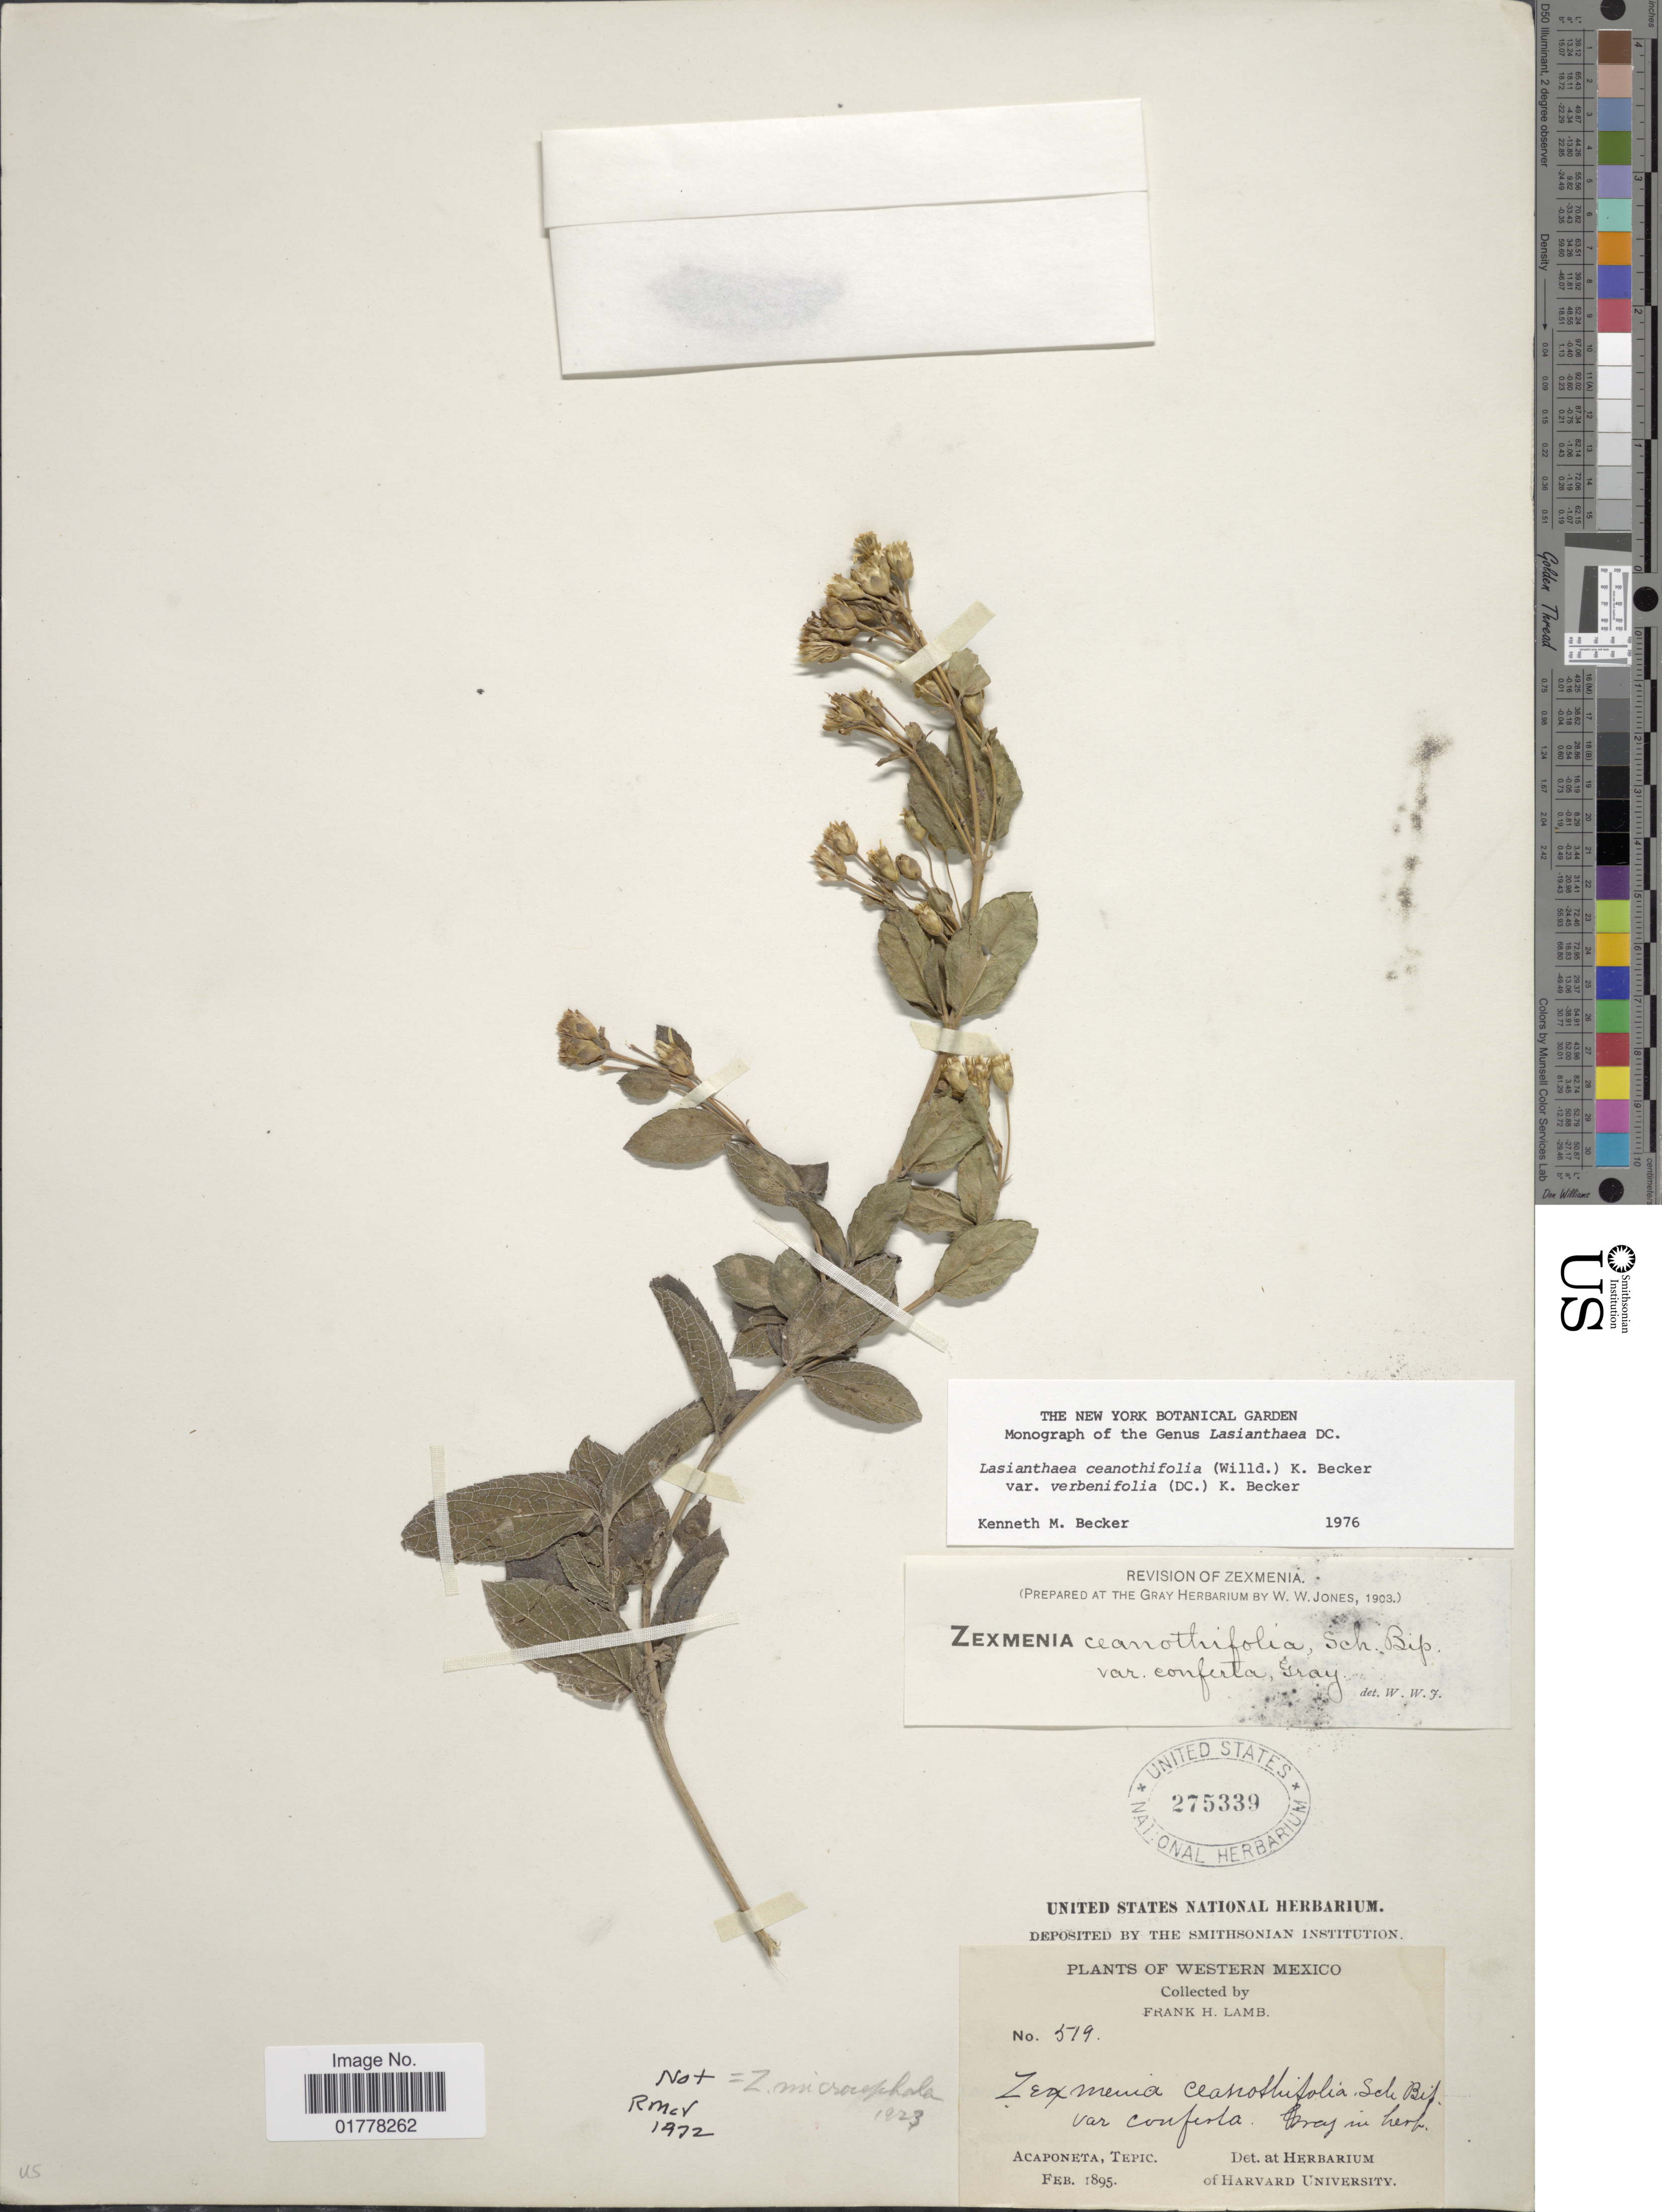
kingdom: Plantae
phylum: Tracheophyta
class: Magnoliopsida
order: Asterales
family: Asteraceae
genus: Lasianthaea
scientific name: Lasianthaea ceanothifolia var. verbenifolia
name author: (DC.) K.M. Becker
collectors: F. H. Lamb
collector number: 519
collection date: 1895-02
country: Mexico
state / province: Nayarit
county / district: Acaponeta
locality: Acaponeta, Tepic Territory [now Nayarit].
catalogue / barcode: US 275339